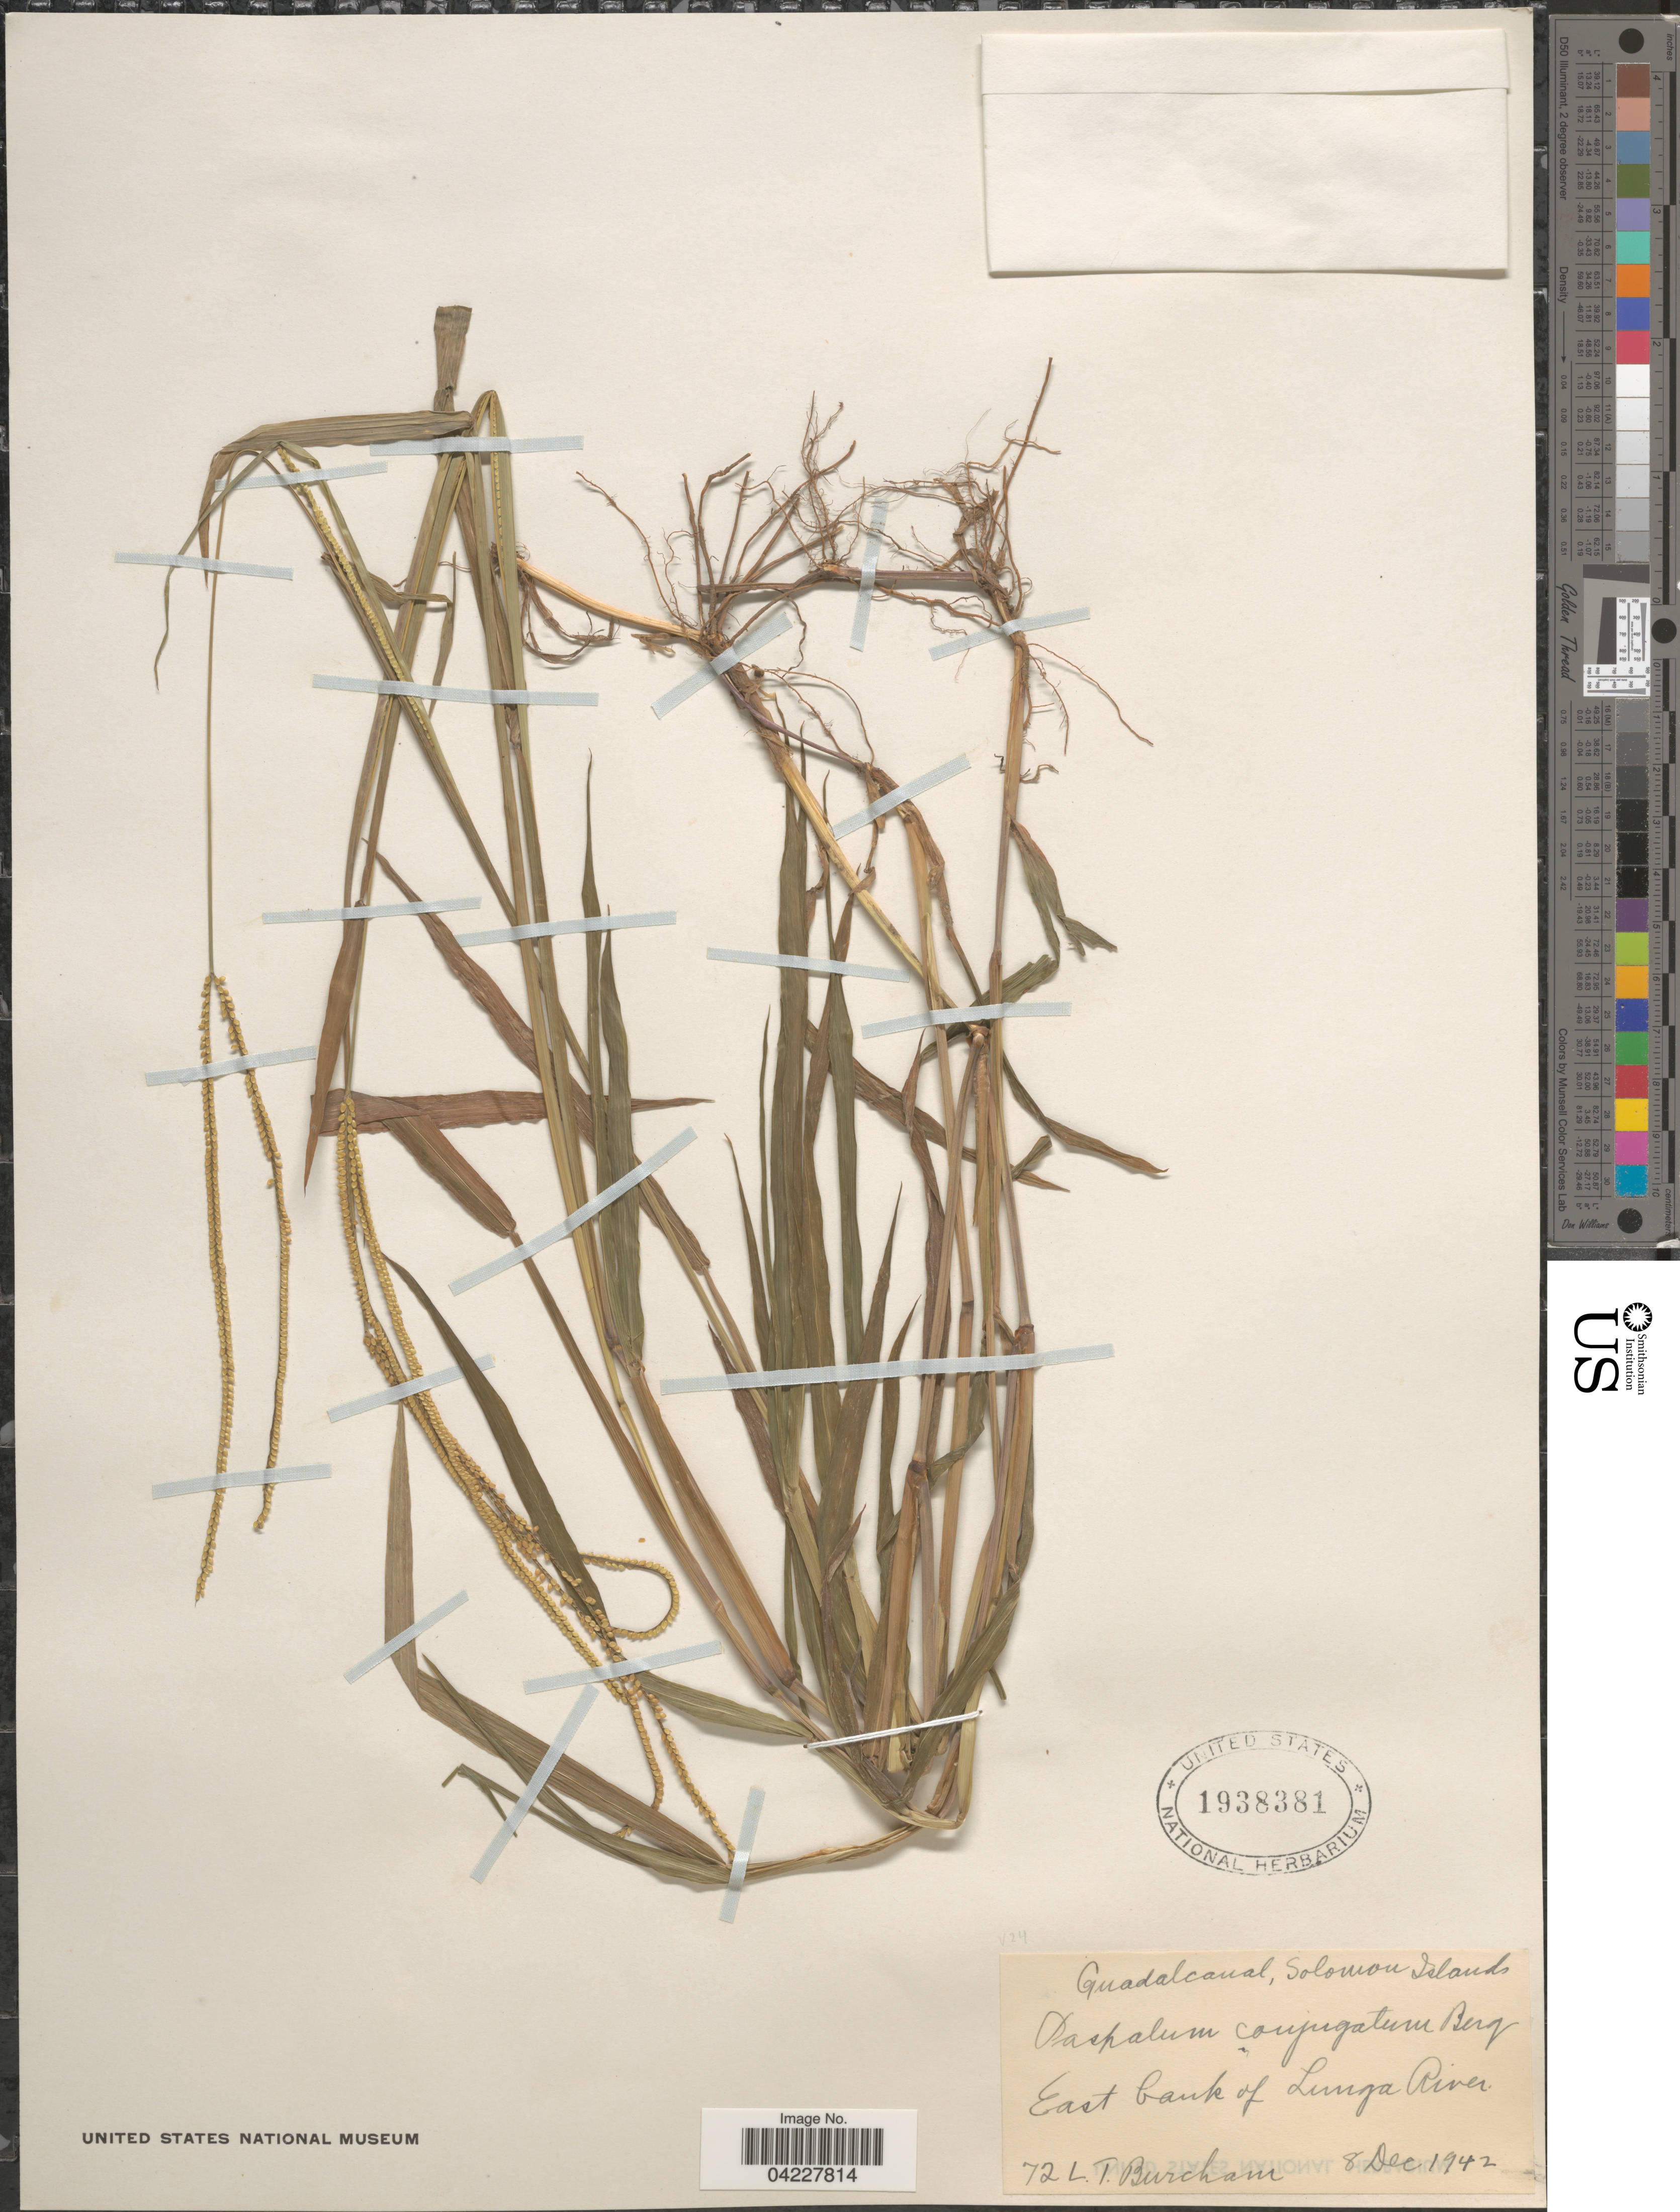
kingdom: Plantae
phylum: Tracheophyta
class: Liliopsida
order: Poales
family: Poaceae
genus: Paspalum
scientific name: Paspalum conjugatum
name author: P.J. Bergius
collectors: L. Burcham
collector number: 72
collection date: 1942-12-08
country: Solomon Islands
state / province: Solomon Islands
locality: Guadacanal. East bank of Lunga River.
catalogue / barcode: US 1938381